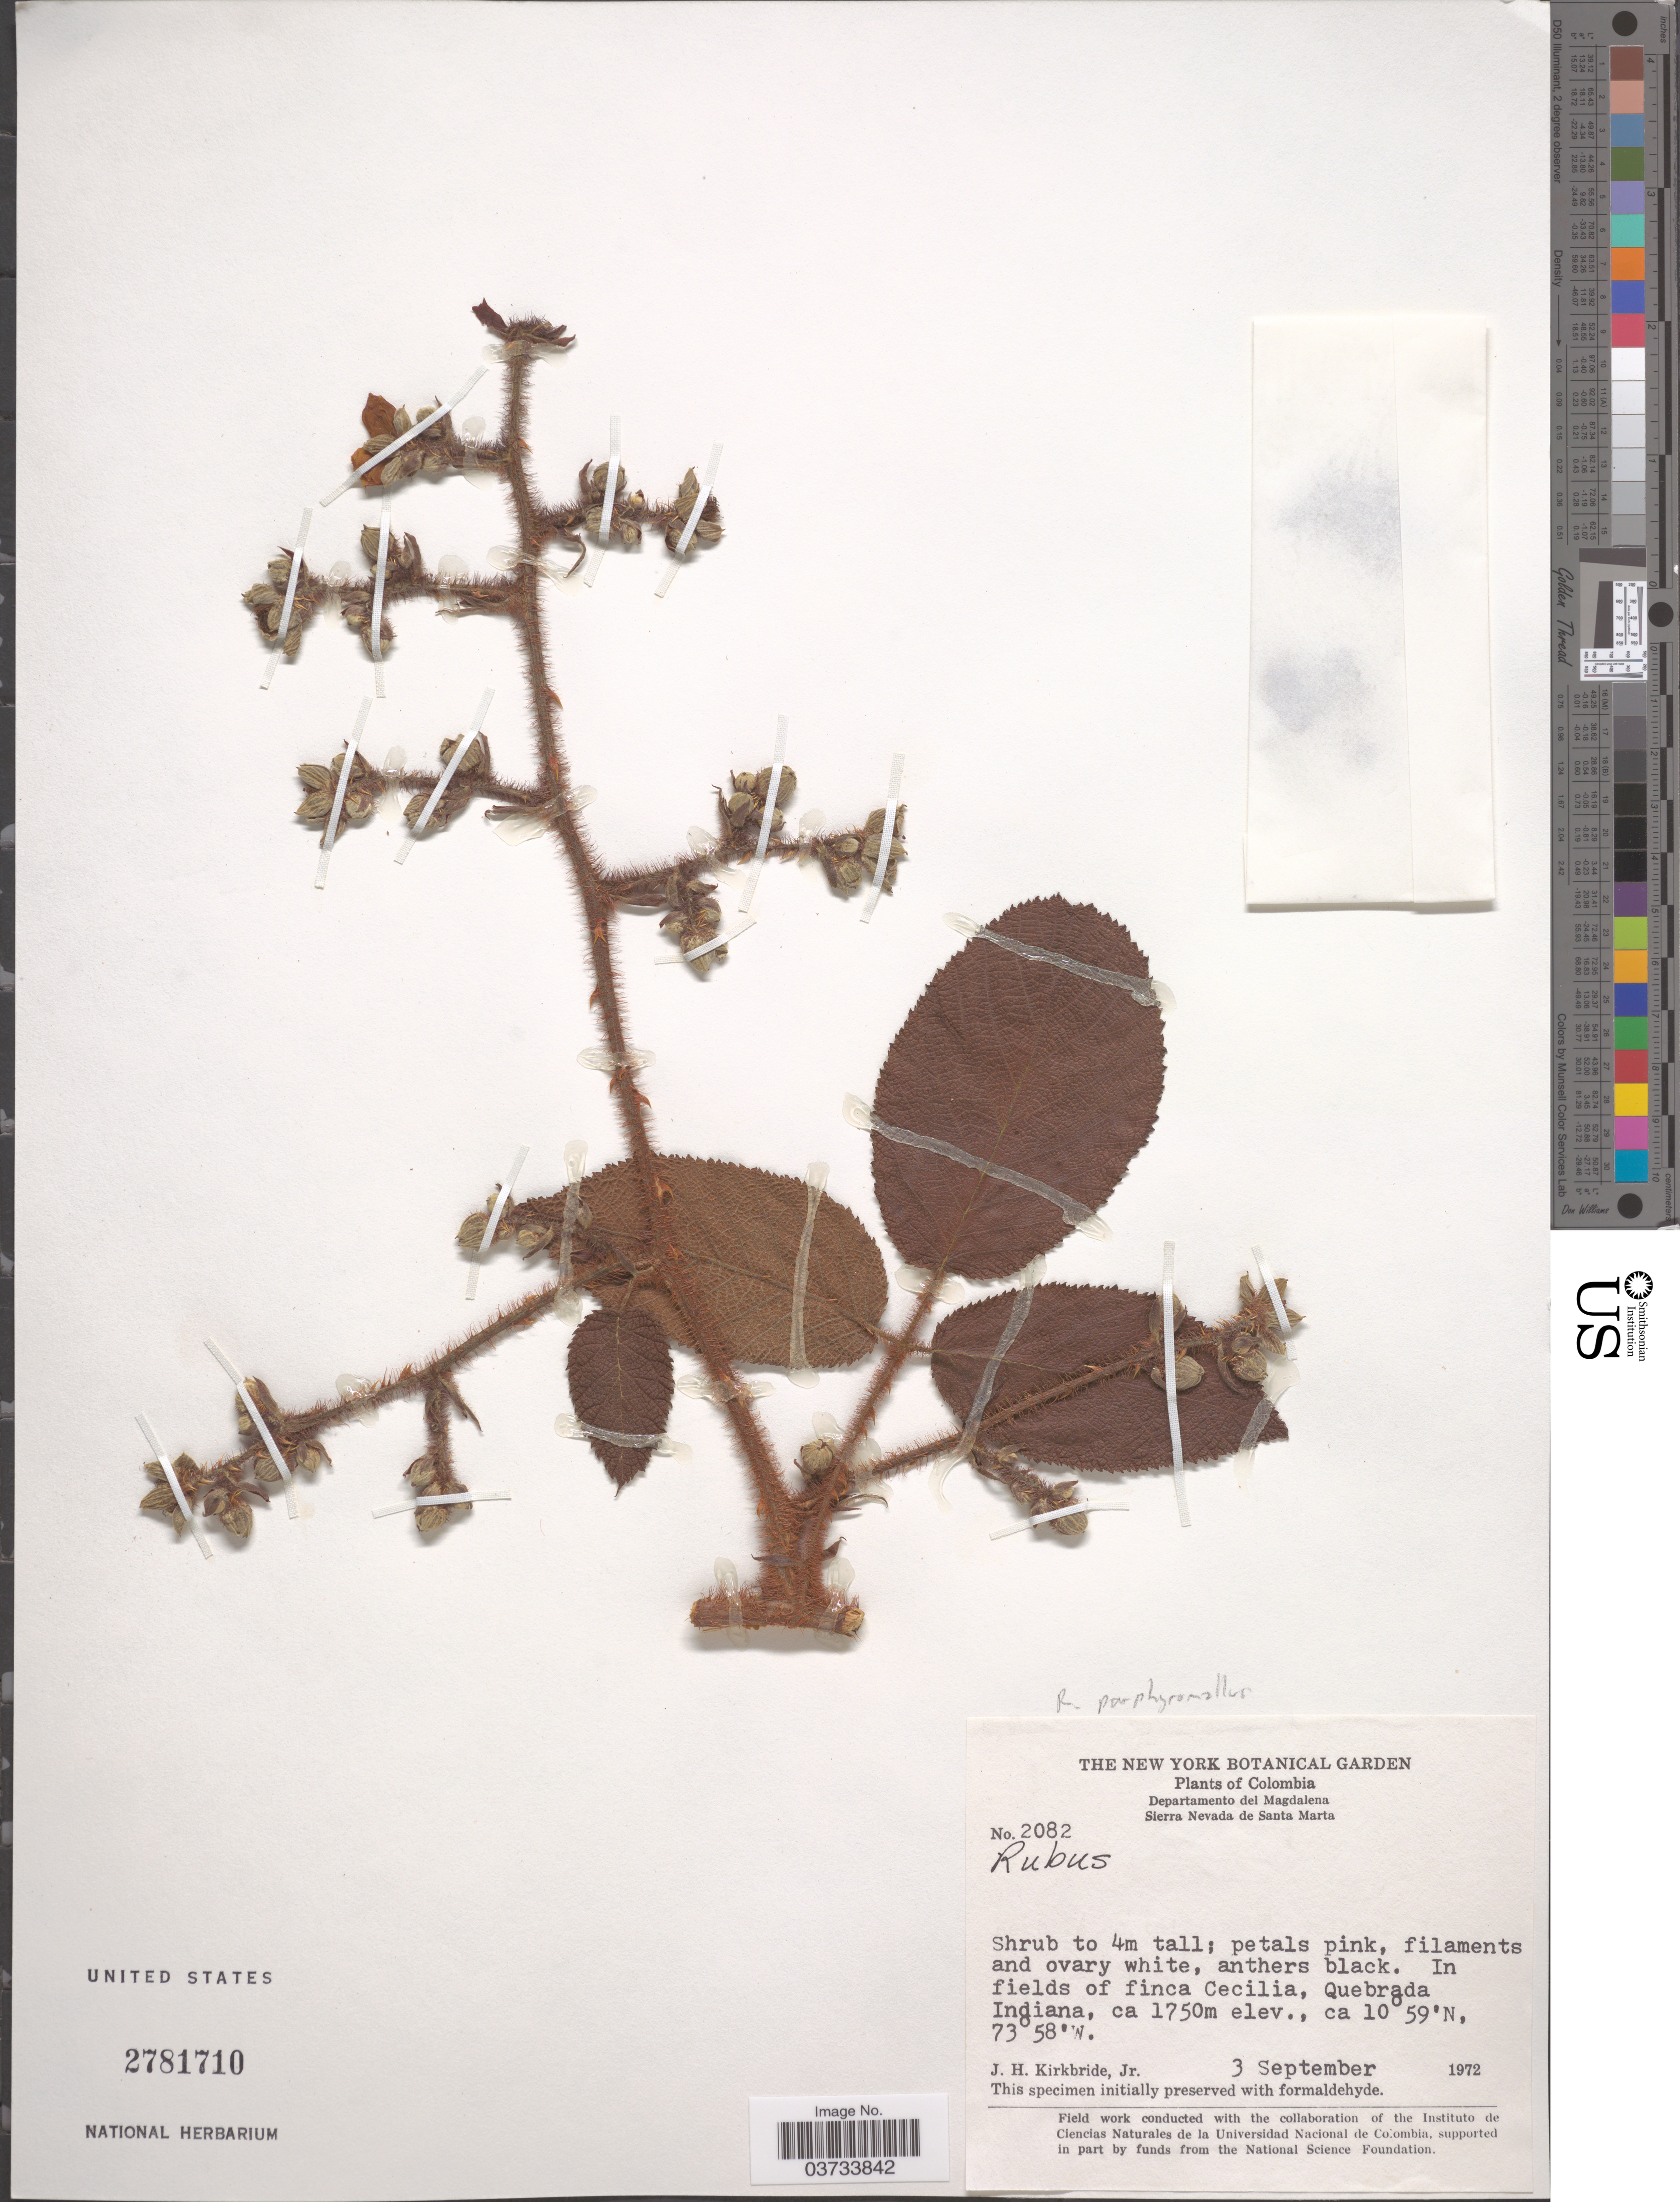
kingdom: Plantae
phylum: Tracheophyta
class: Magnoliopsida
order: Rosales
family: Rosaceae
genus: Rubus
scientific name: Rubus sp.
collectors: J. H. Kirkbride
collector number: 2082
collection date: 1972-09-03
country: Colombia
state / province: Magdalena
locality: Departamento del Magdalena. Sierra Nevada de Santa Marta. In fields of finca Cecilia, Quebrada Indiana.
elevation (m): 1750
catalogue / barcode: US 2781710